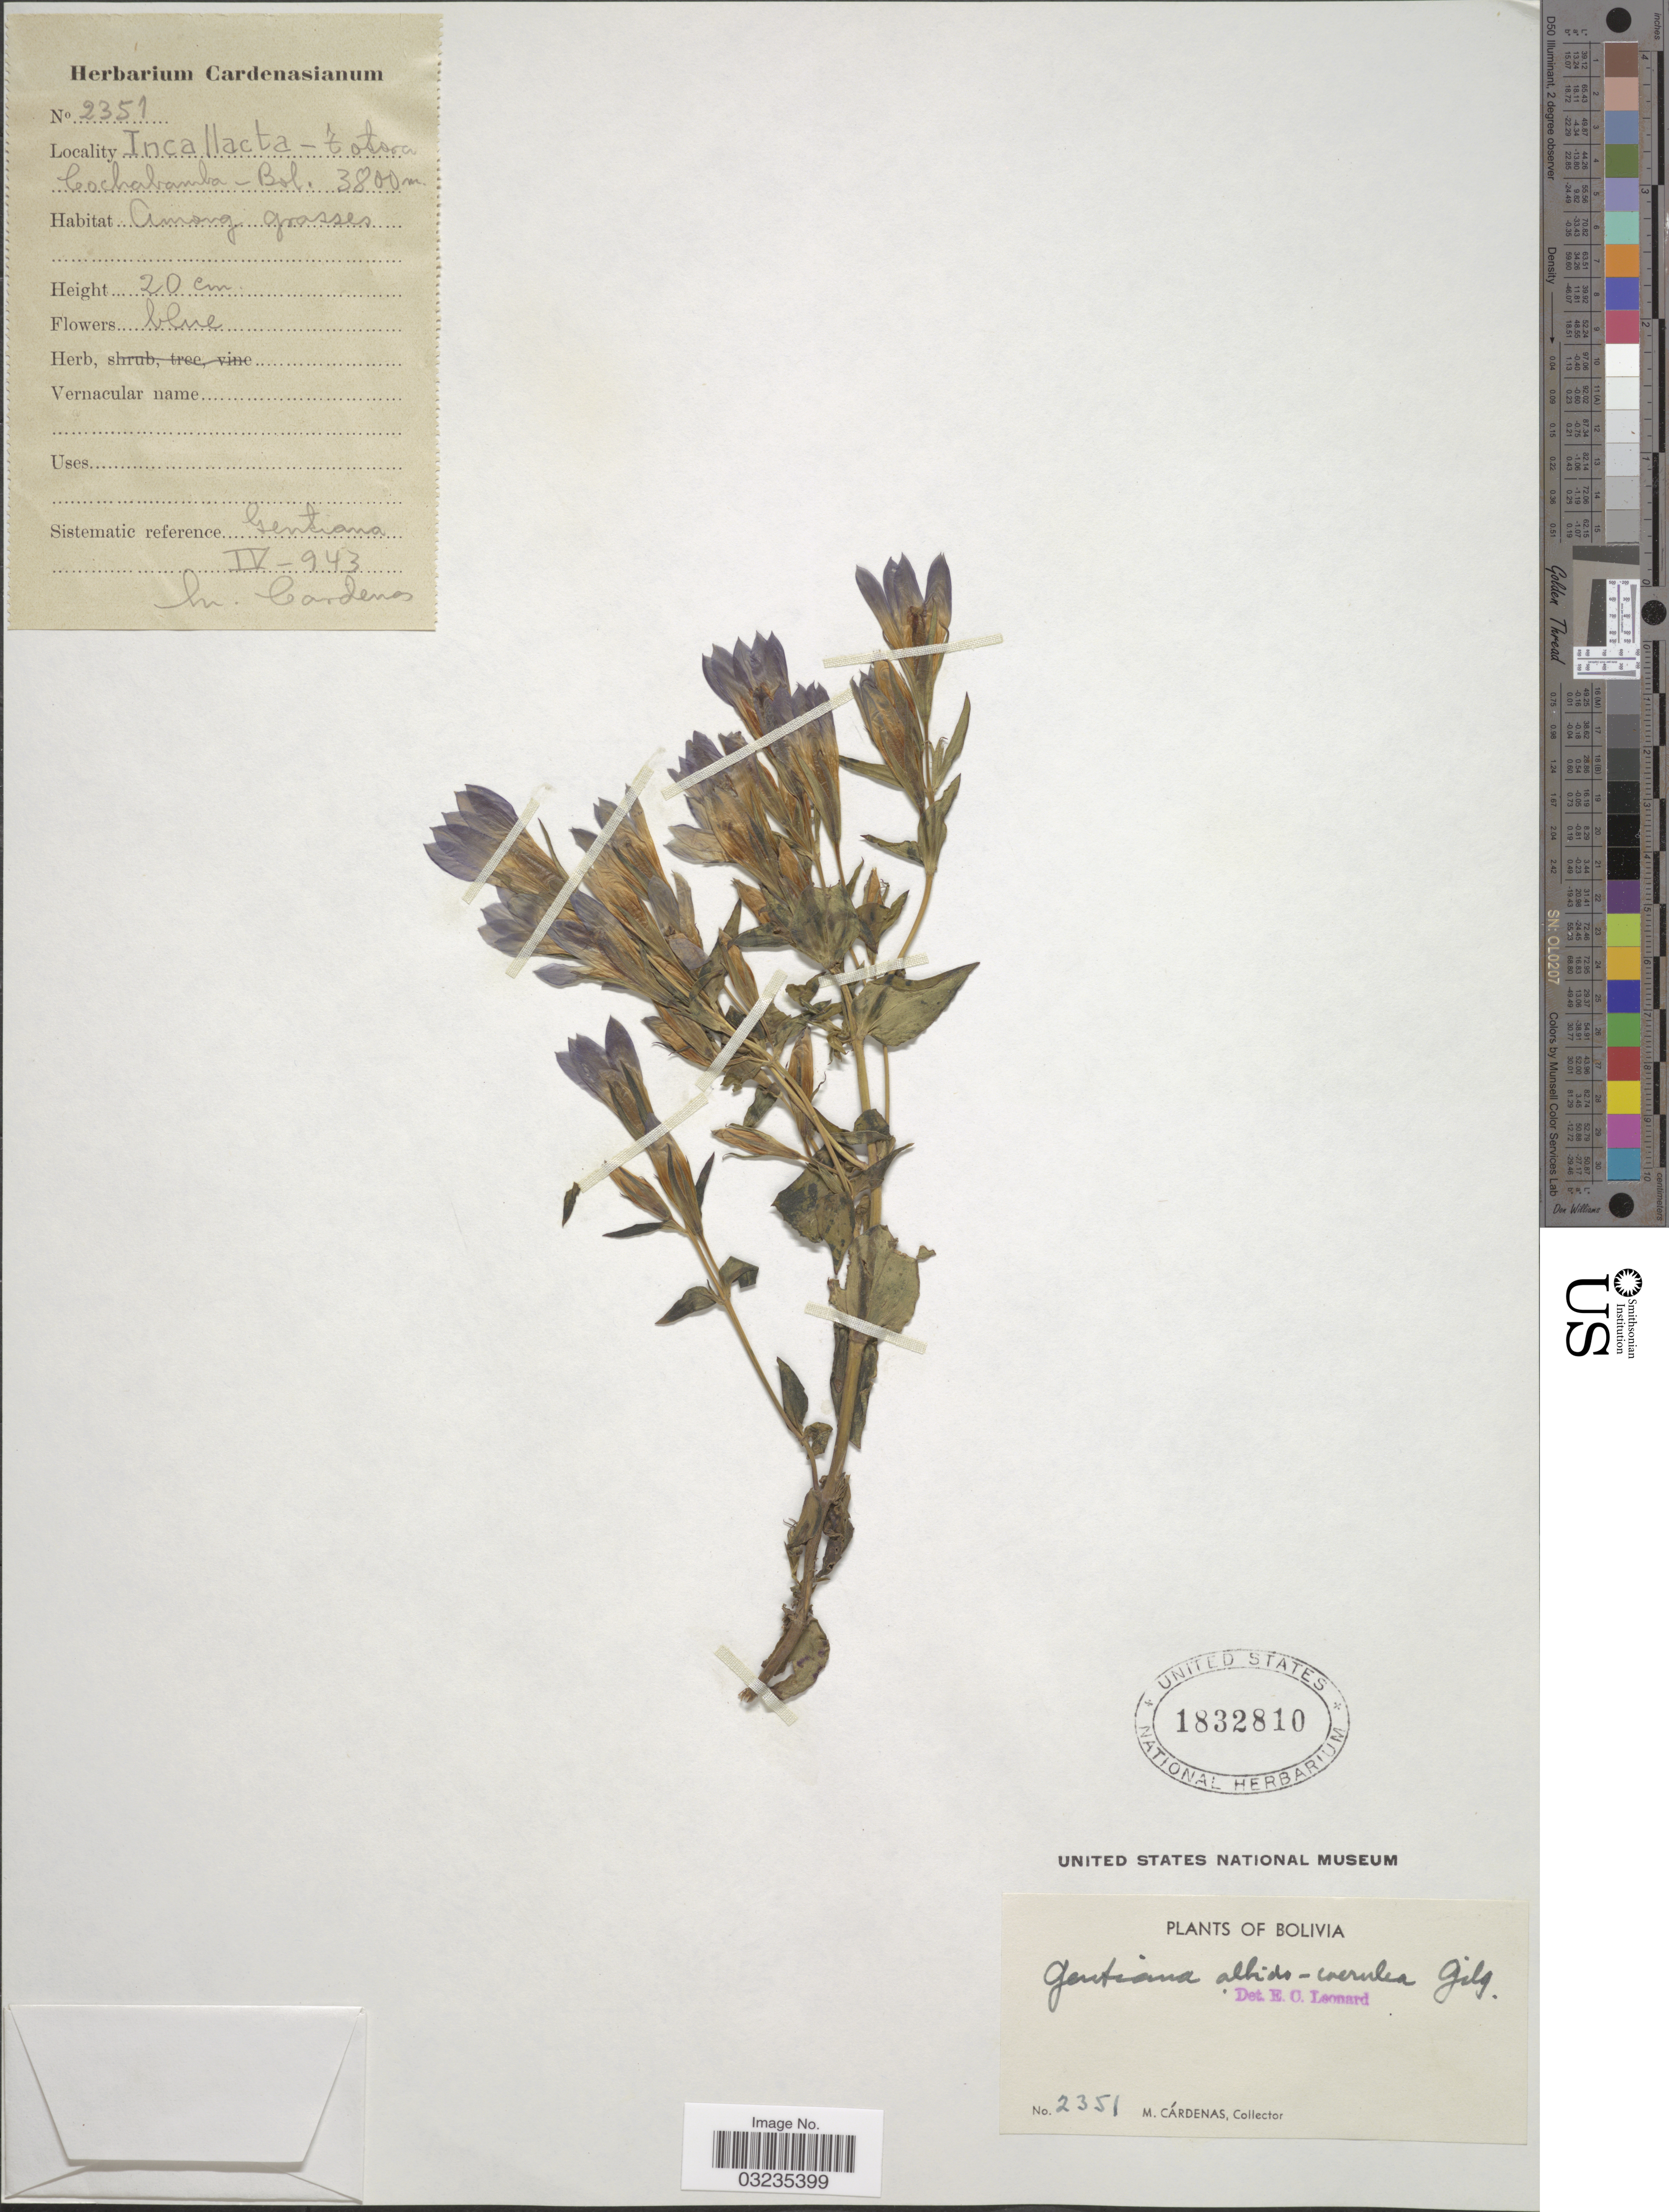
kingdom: Plantae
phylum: Tracheophyta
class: Magnoliopsida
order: Gentianales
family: Gentianaceae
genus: Gentiana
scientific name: Gentiana albido-coerulea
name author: Gilg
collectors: M. Cárdenas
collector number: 2351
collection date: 1943-04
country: Bolivia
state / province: Cochabamba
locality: Incallact - Totora.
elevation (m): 3800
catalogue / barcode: US 1832810